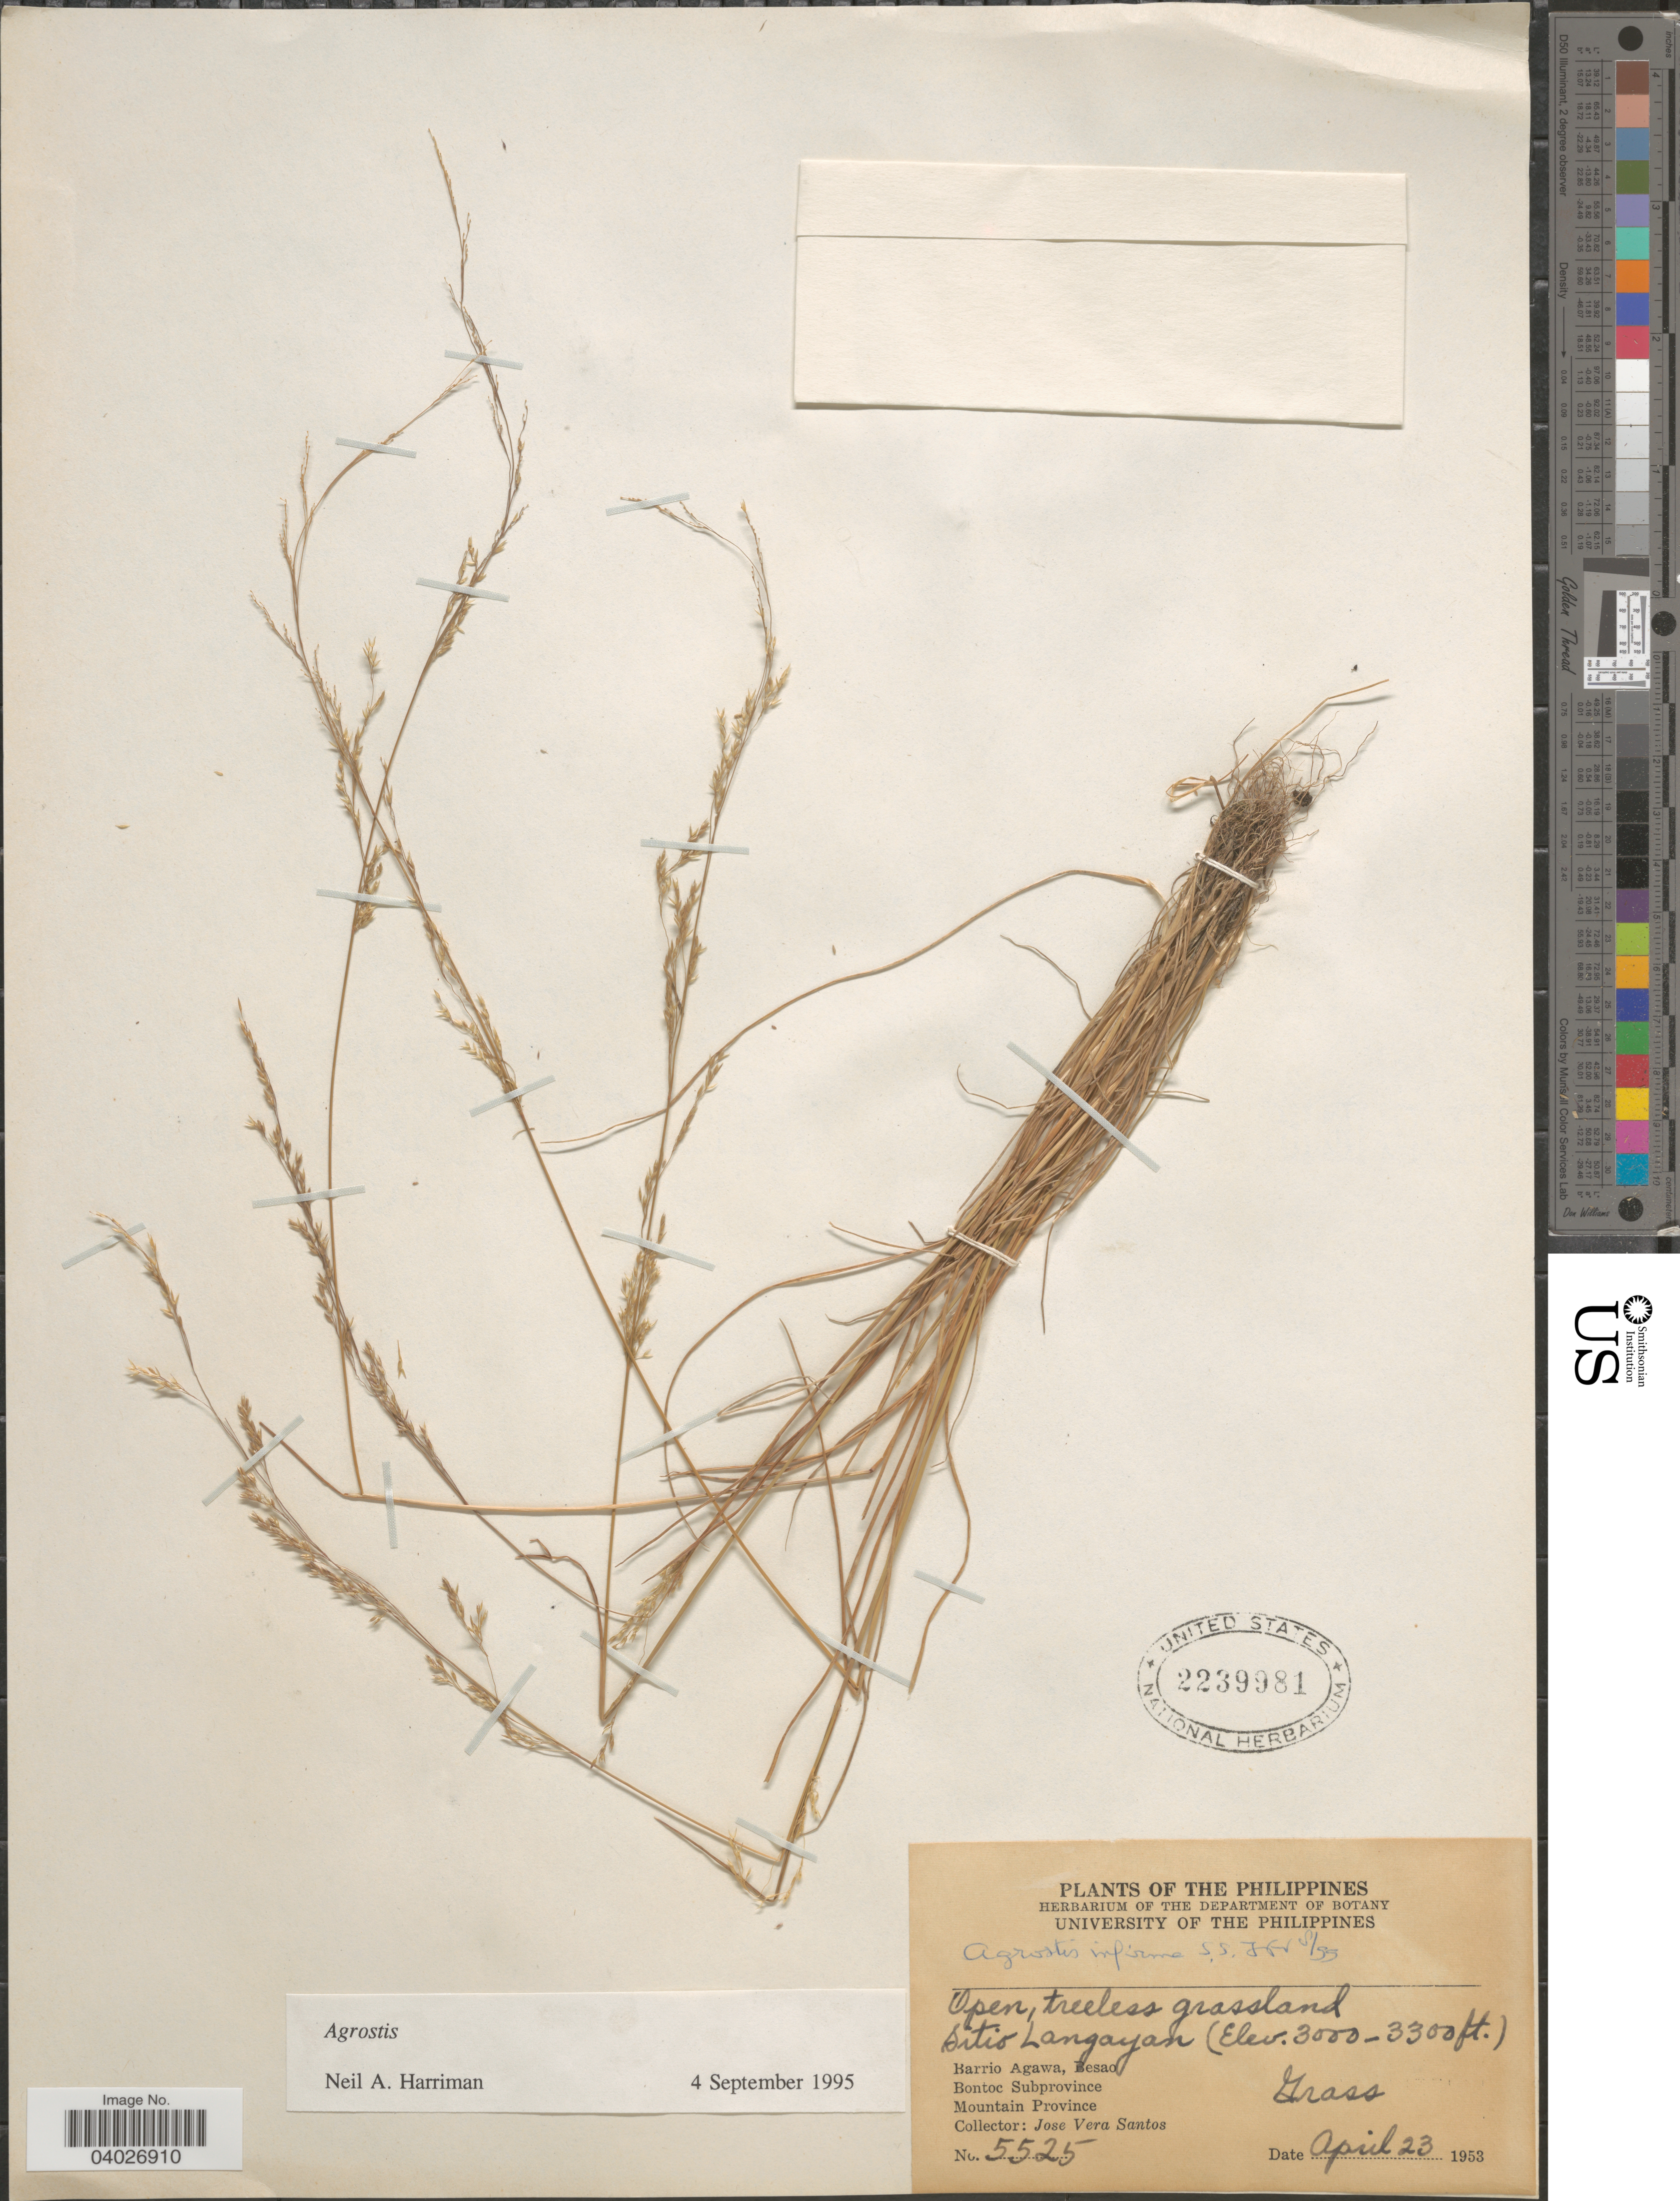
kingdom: Plantae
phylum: Tracheophyta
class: Liliopsida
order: Poales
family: Poaceae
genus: Agrostis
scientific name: Agrostis infirma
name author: Büse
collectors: J. V. Santos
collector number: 5525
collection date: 1953-04-23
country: Philippines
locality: Sitio Langayan. Barrio Agawa, Besao. Bontoc Subprovince. Mountain Province.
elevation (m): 914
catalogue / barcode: US 2239981